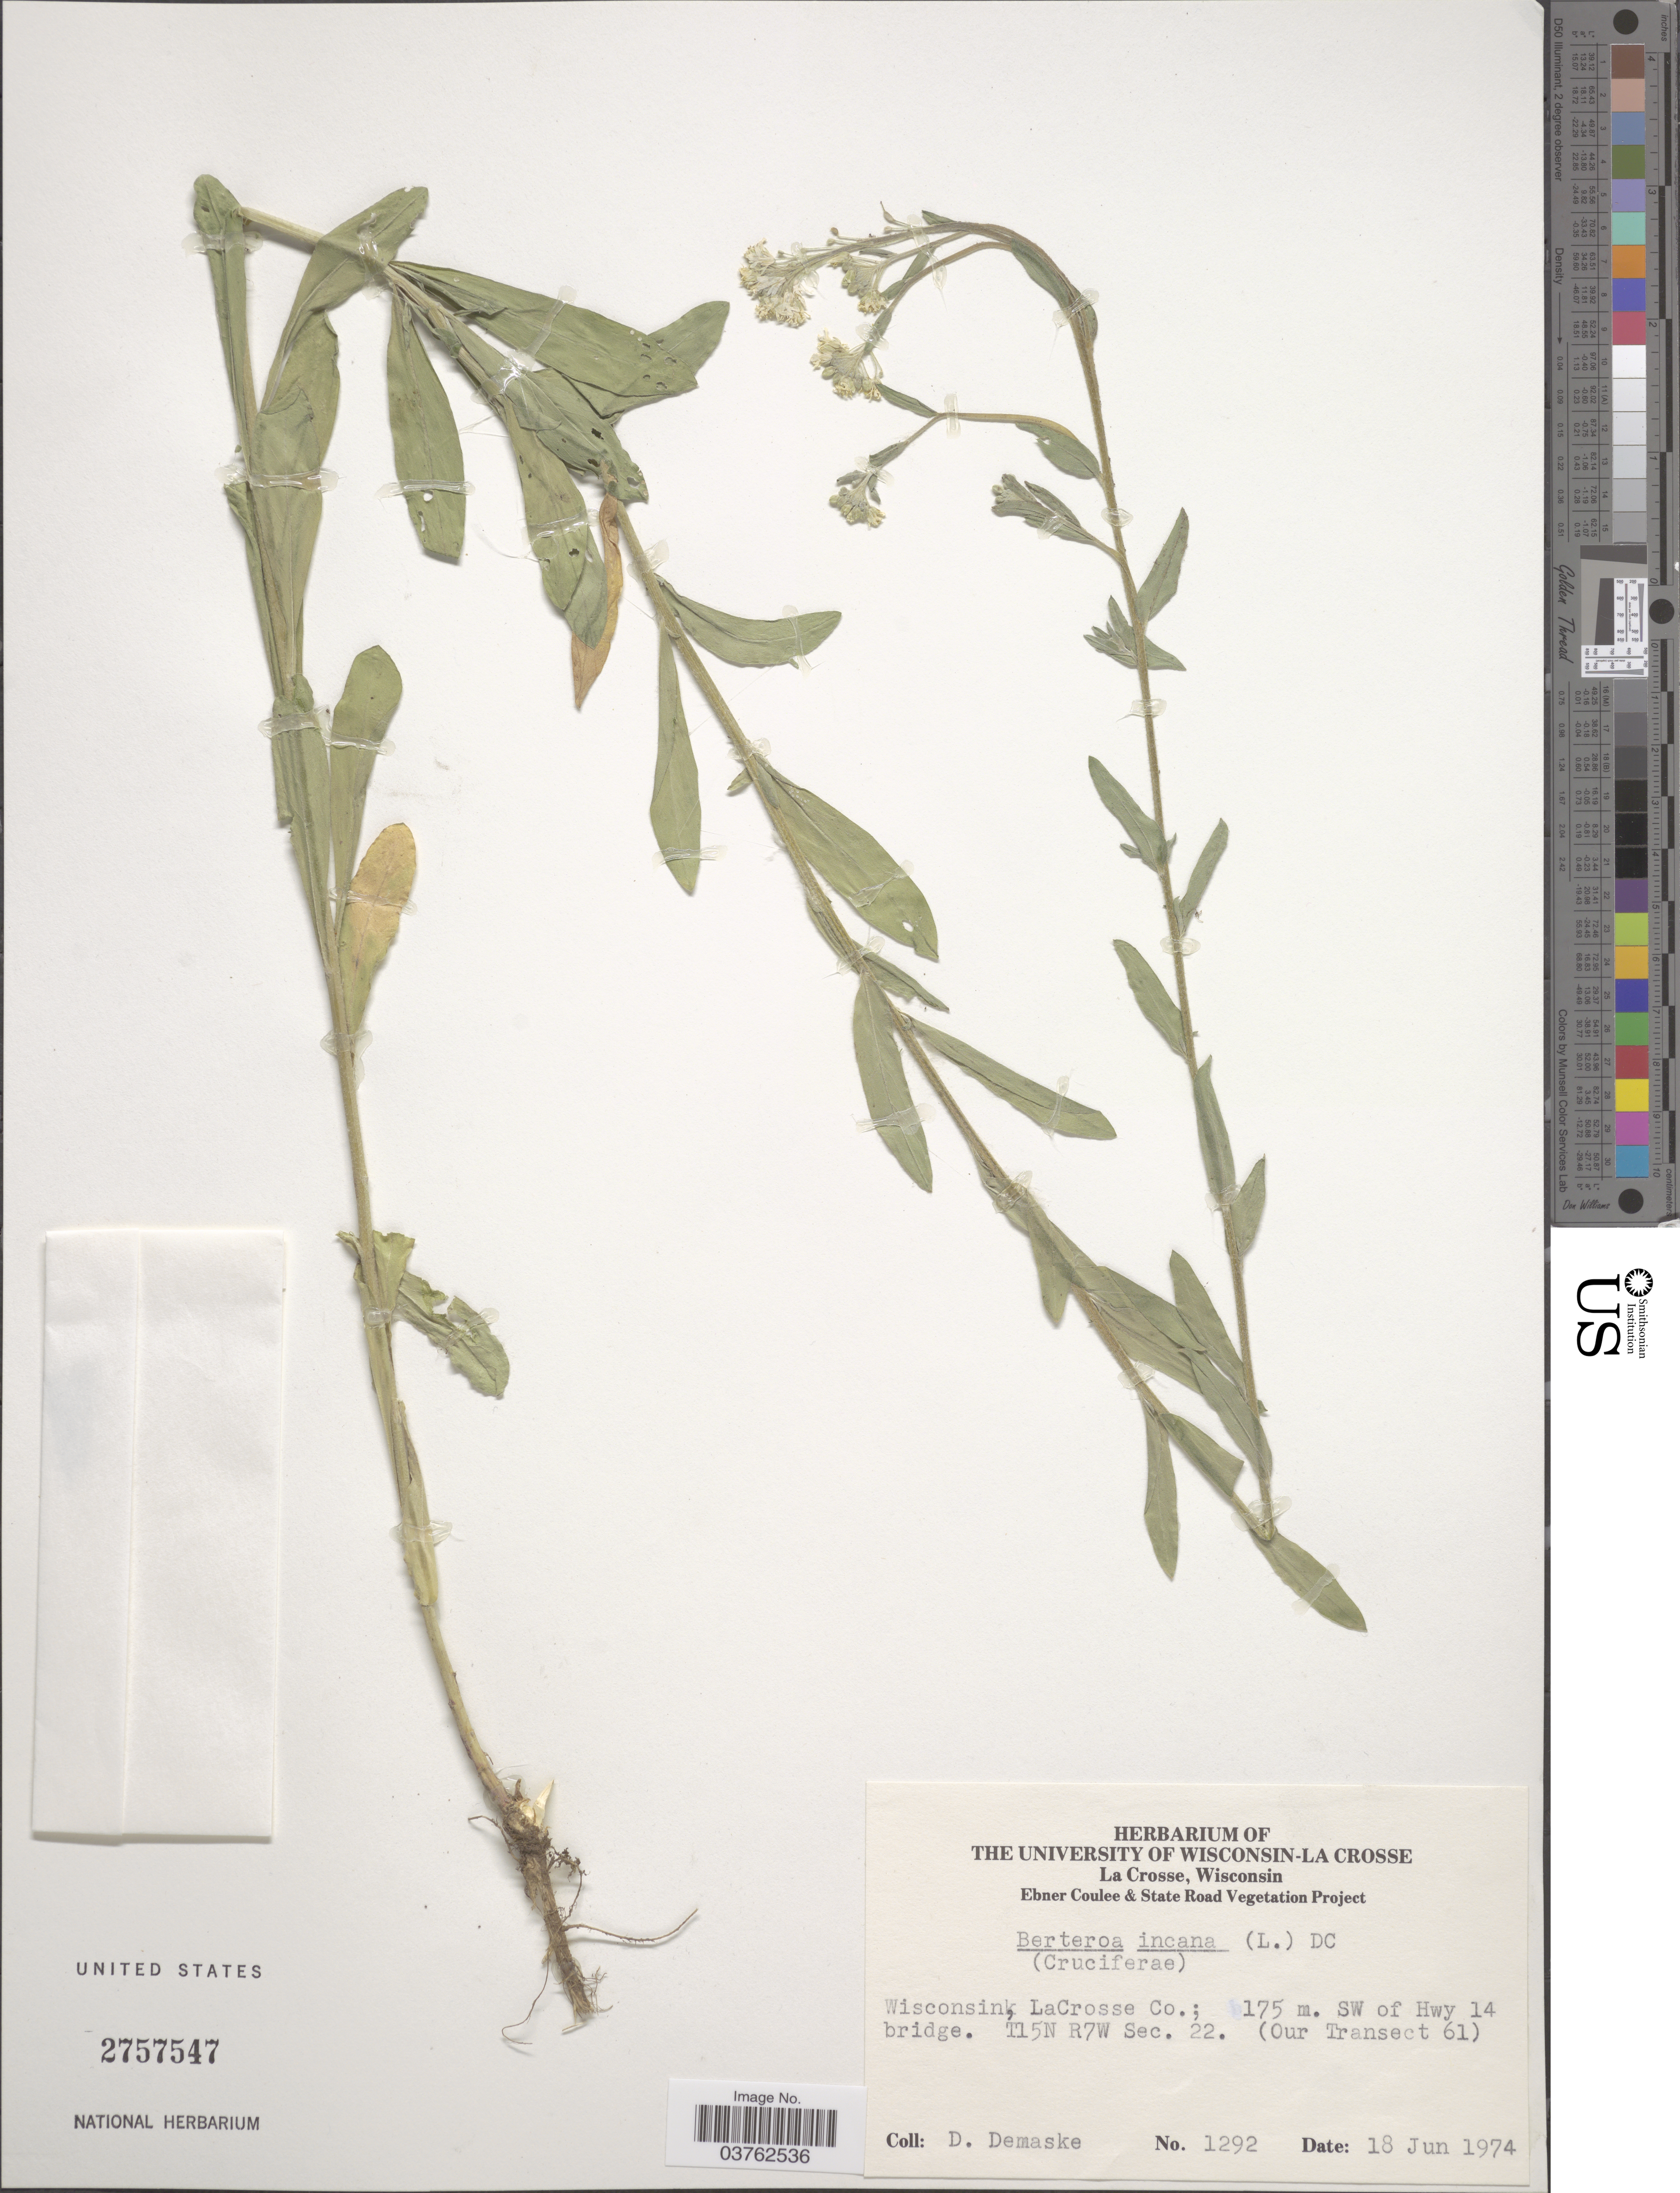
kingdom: Plantae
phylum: Tracheophyta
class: Magnoliopsida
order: Brassicales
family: Brassicaceae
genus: Berteroa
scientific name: Berteroa incana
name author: (L.) DC.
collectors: D. Demaske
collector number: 1292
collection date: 1974-06-18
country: United States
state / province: Wisconsin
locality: LaCrosse Co.: 175m. SW of Hwy 14 bridge. T15N R7W Sec. 22. (Our Transect 61).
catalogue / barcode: US 2757547